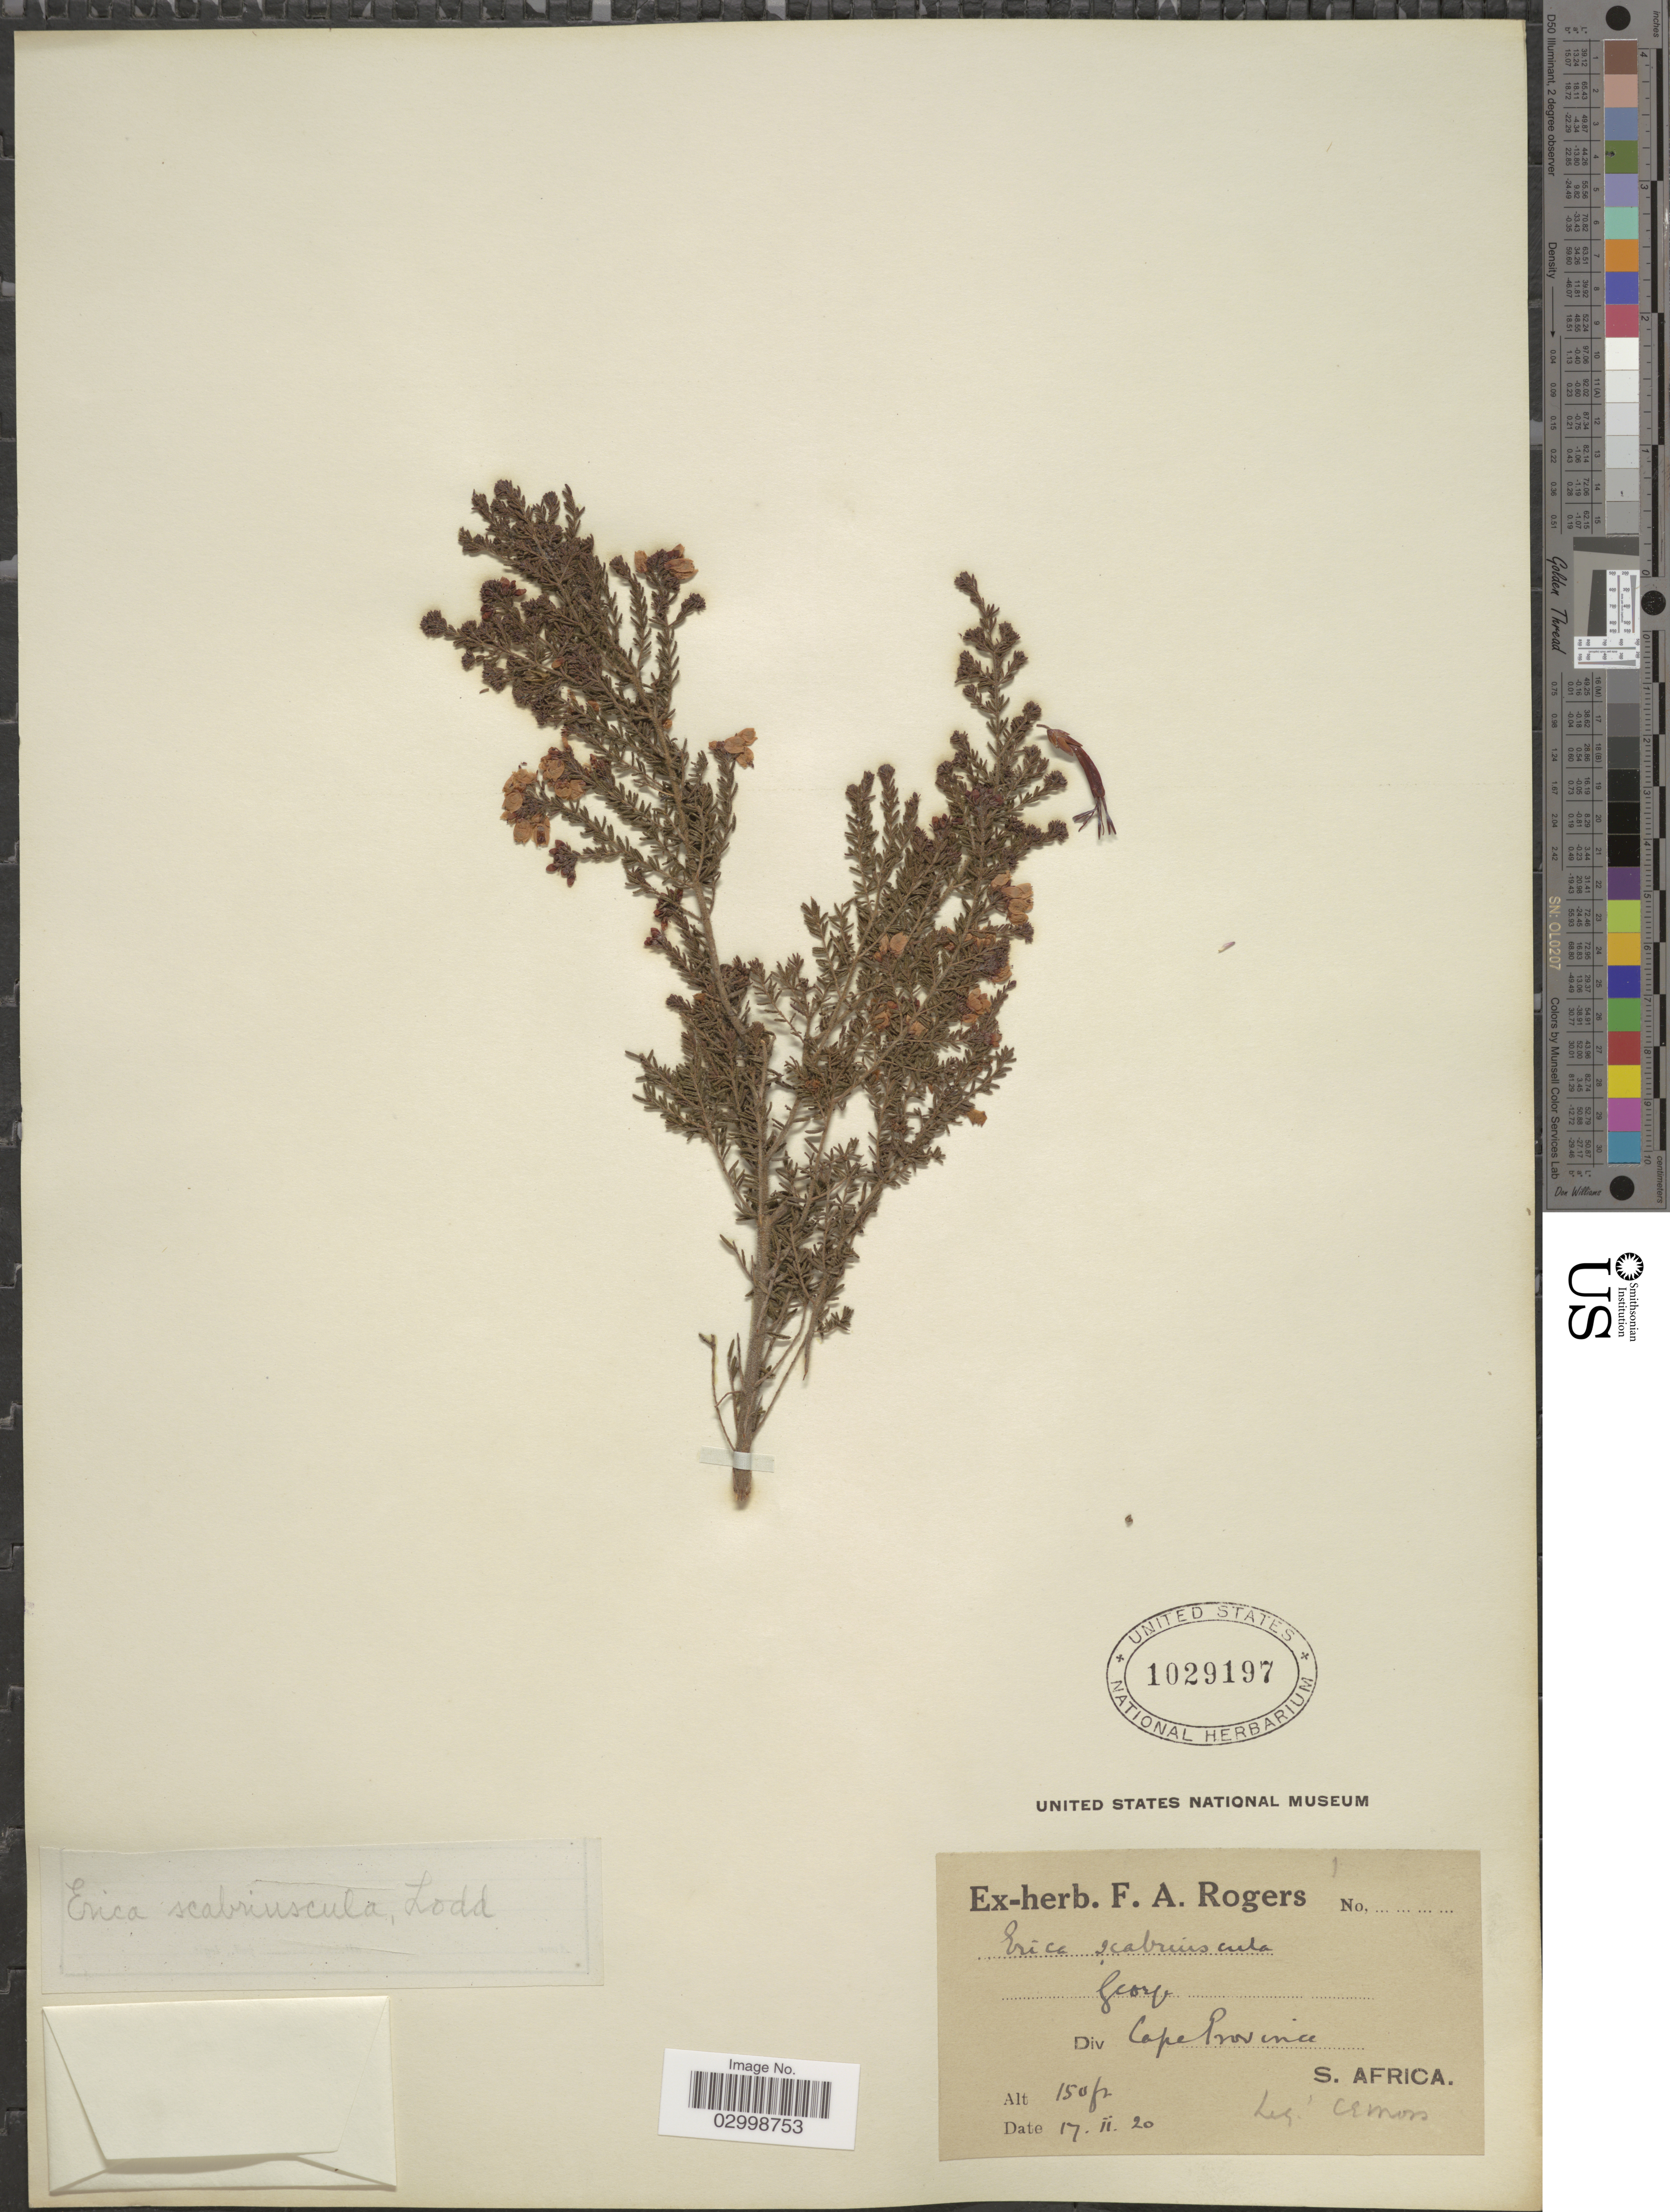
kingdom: Plantae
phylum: Tracheophyta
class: Magnoliopsida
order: Ericales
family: Ericaceae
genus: Erica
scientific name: Erica scabriuscula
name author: Lodd.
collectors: C. E. Moss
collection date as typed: Transcribed d/m/y: 17/2/20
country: South Africa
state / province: Western Cape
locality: George. Div. Cape Province.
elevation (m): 46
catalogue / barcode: US 1029197